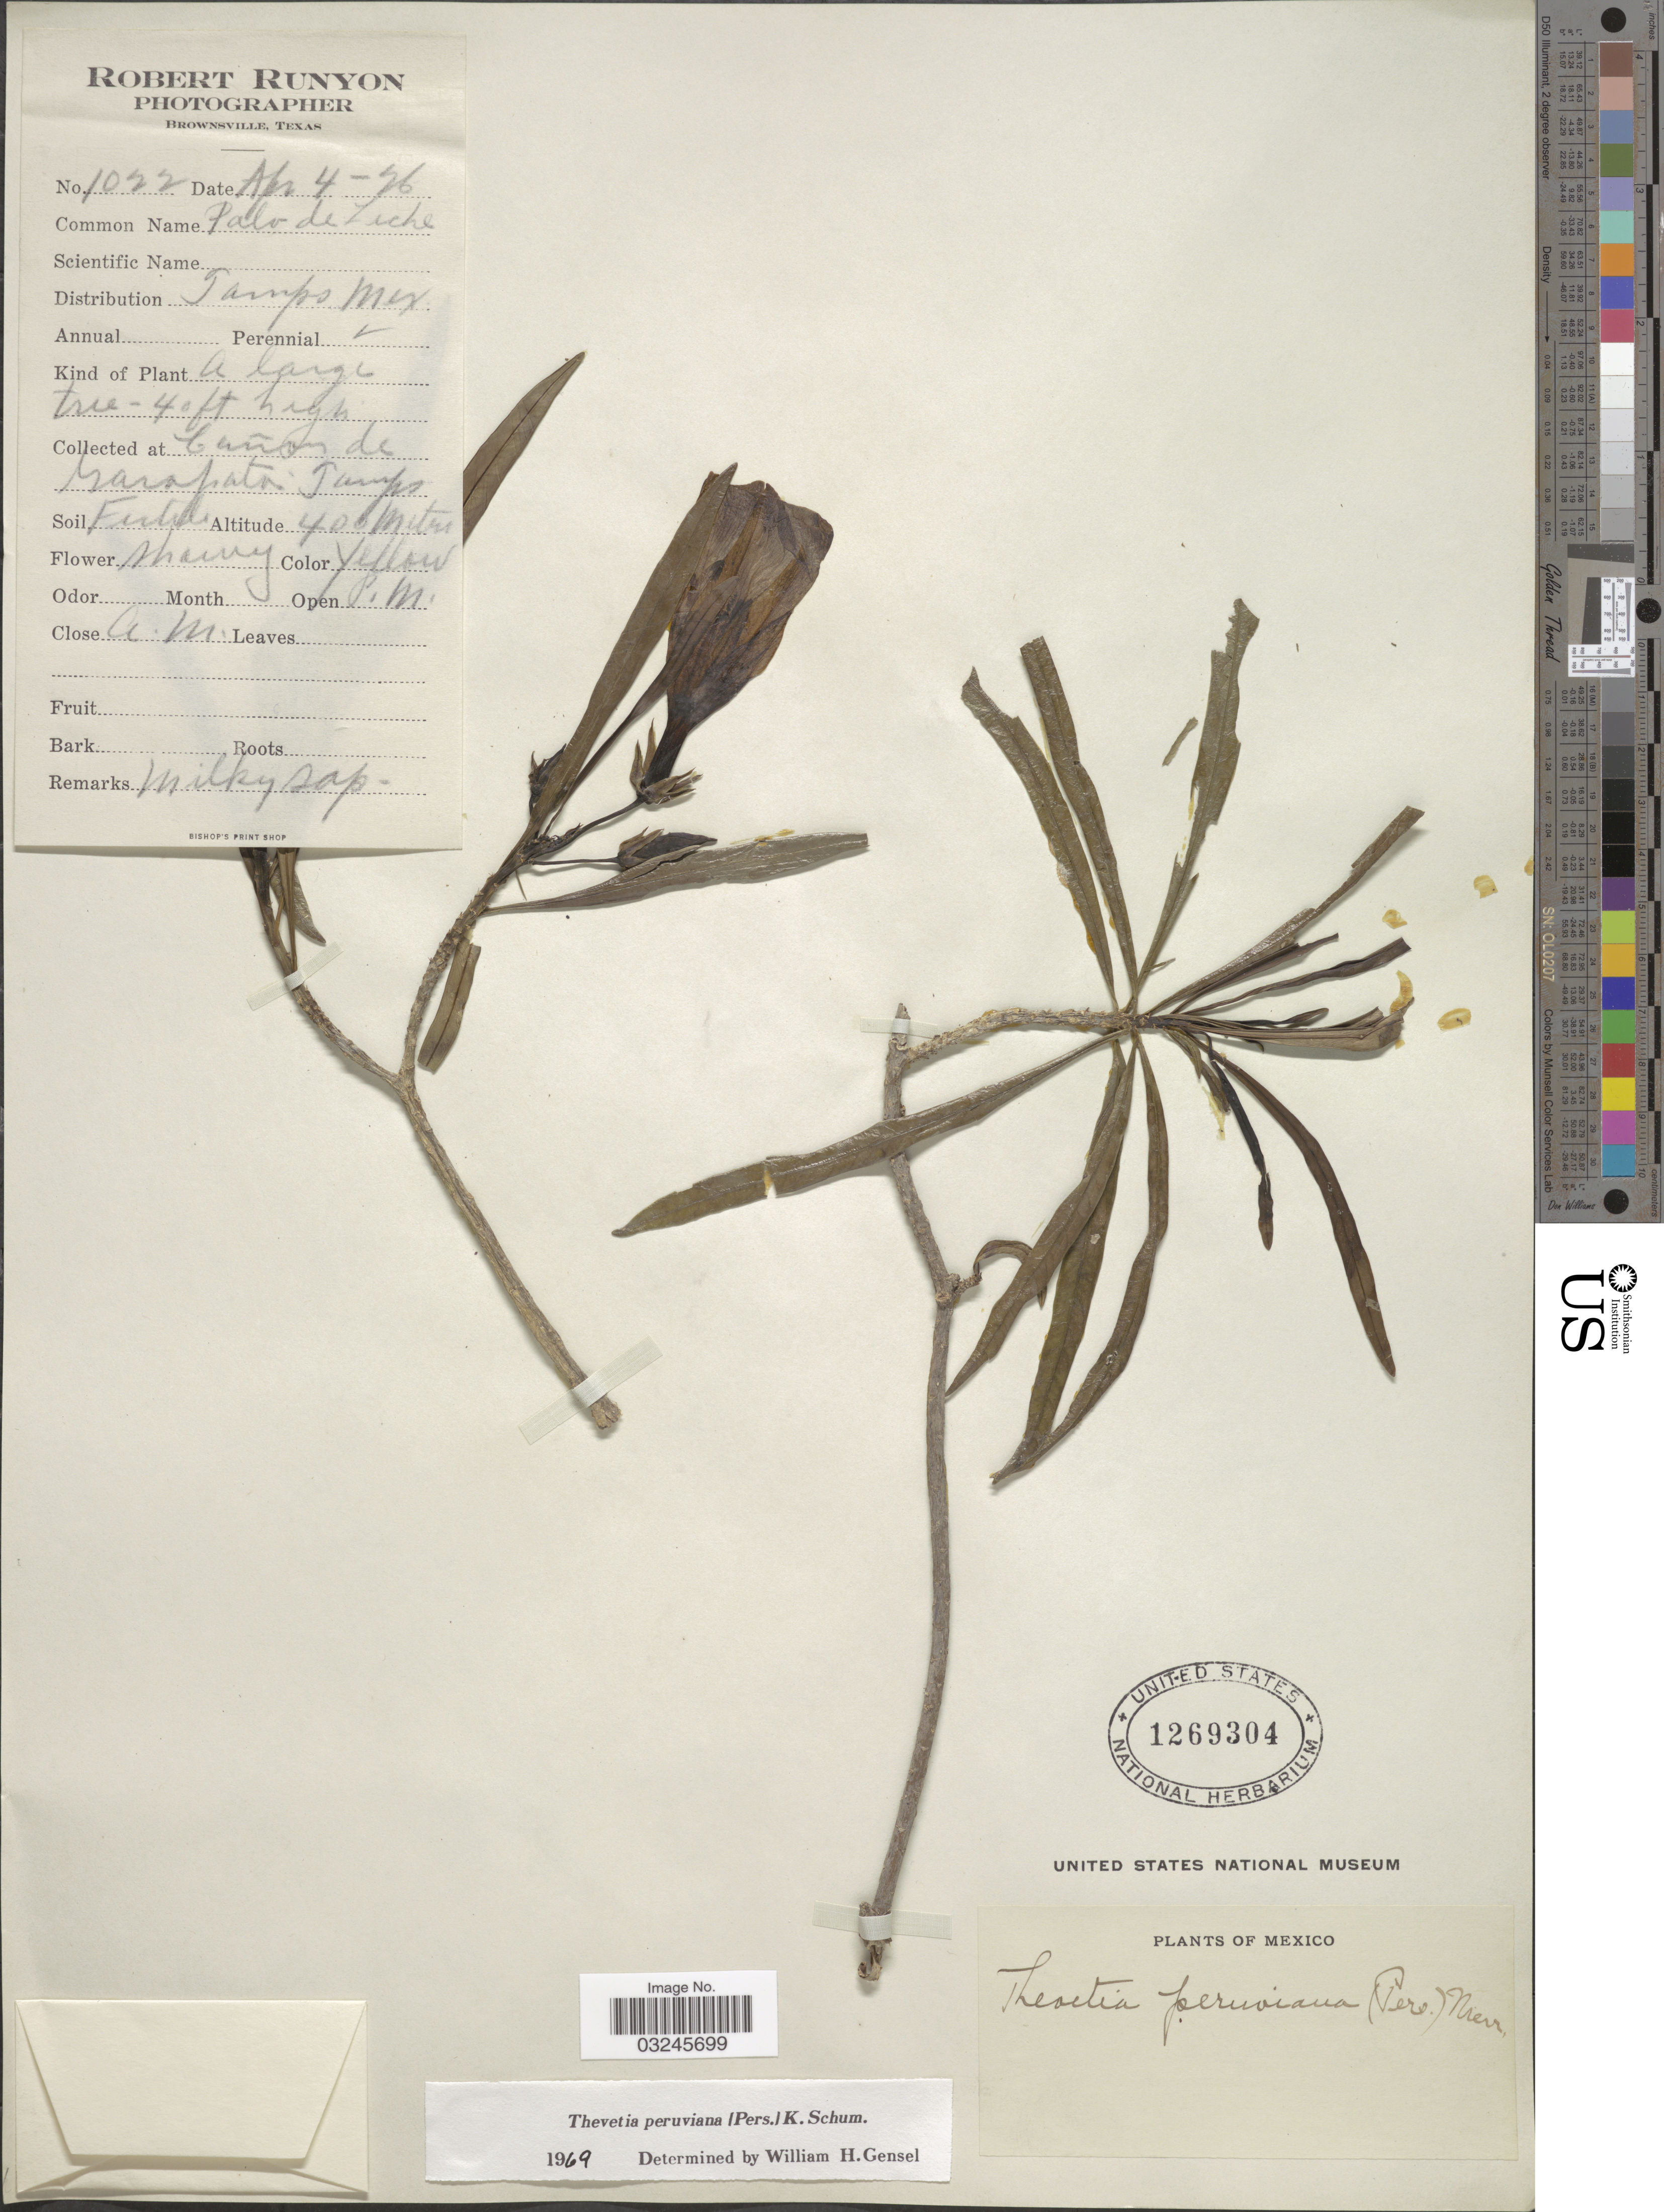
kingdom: Plantae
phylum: Tracheophyta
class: Magnoliopsida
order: Gentianales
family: Apocynaceae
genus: Thevetia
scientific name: Thevetia peruviana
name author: (Pers.) K. Schum.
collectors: R. Runyon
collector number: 1022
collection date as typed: Transcribed d/m/y: 4/4/26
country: Mexico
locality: Cañon de Garapata.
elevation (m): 400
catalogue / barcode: US 1269304